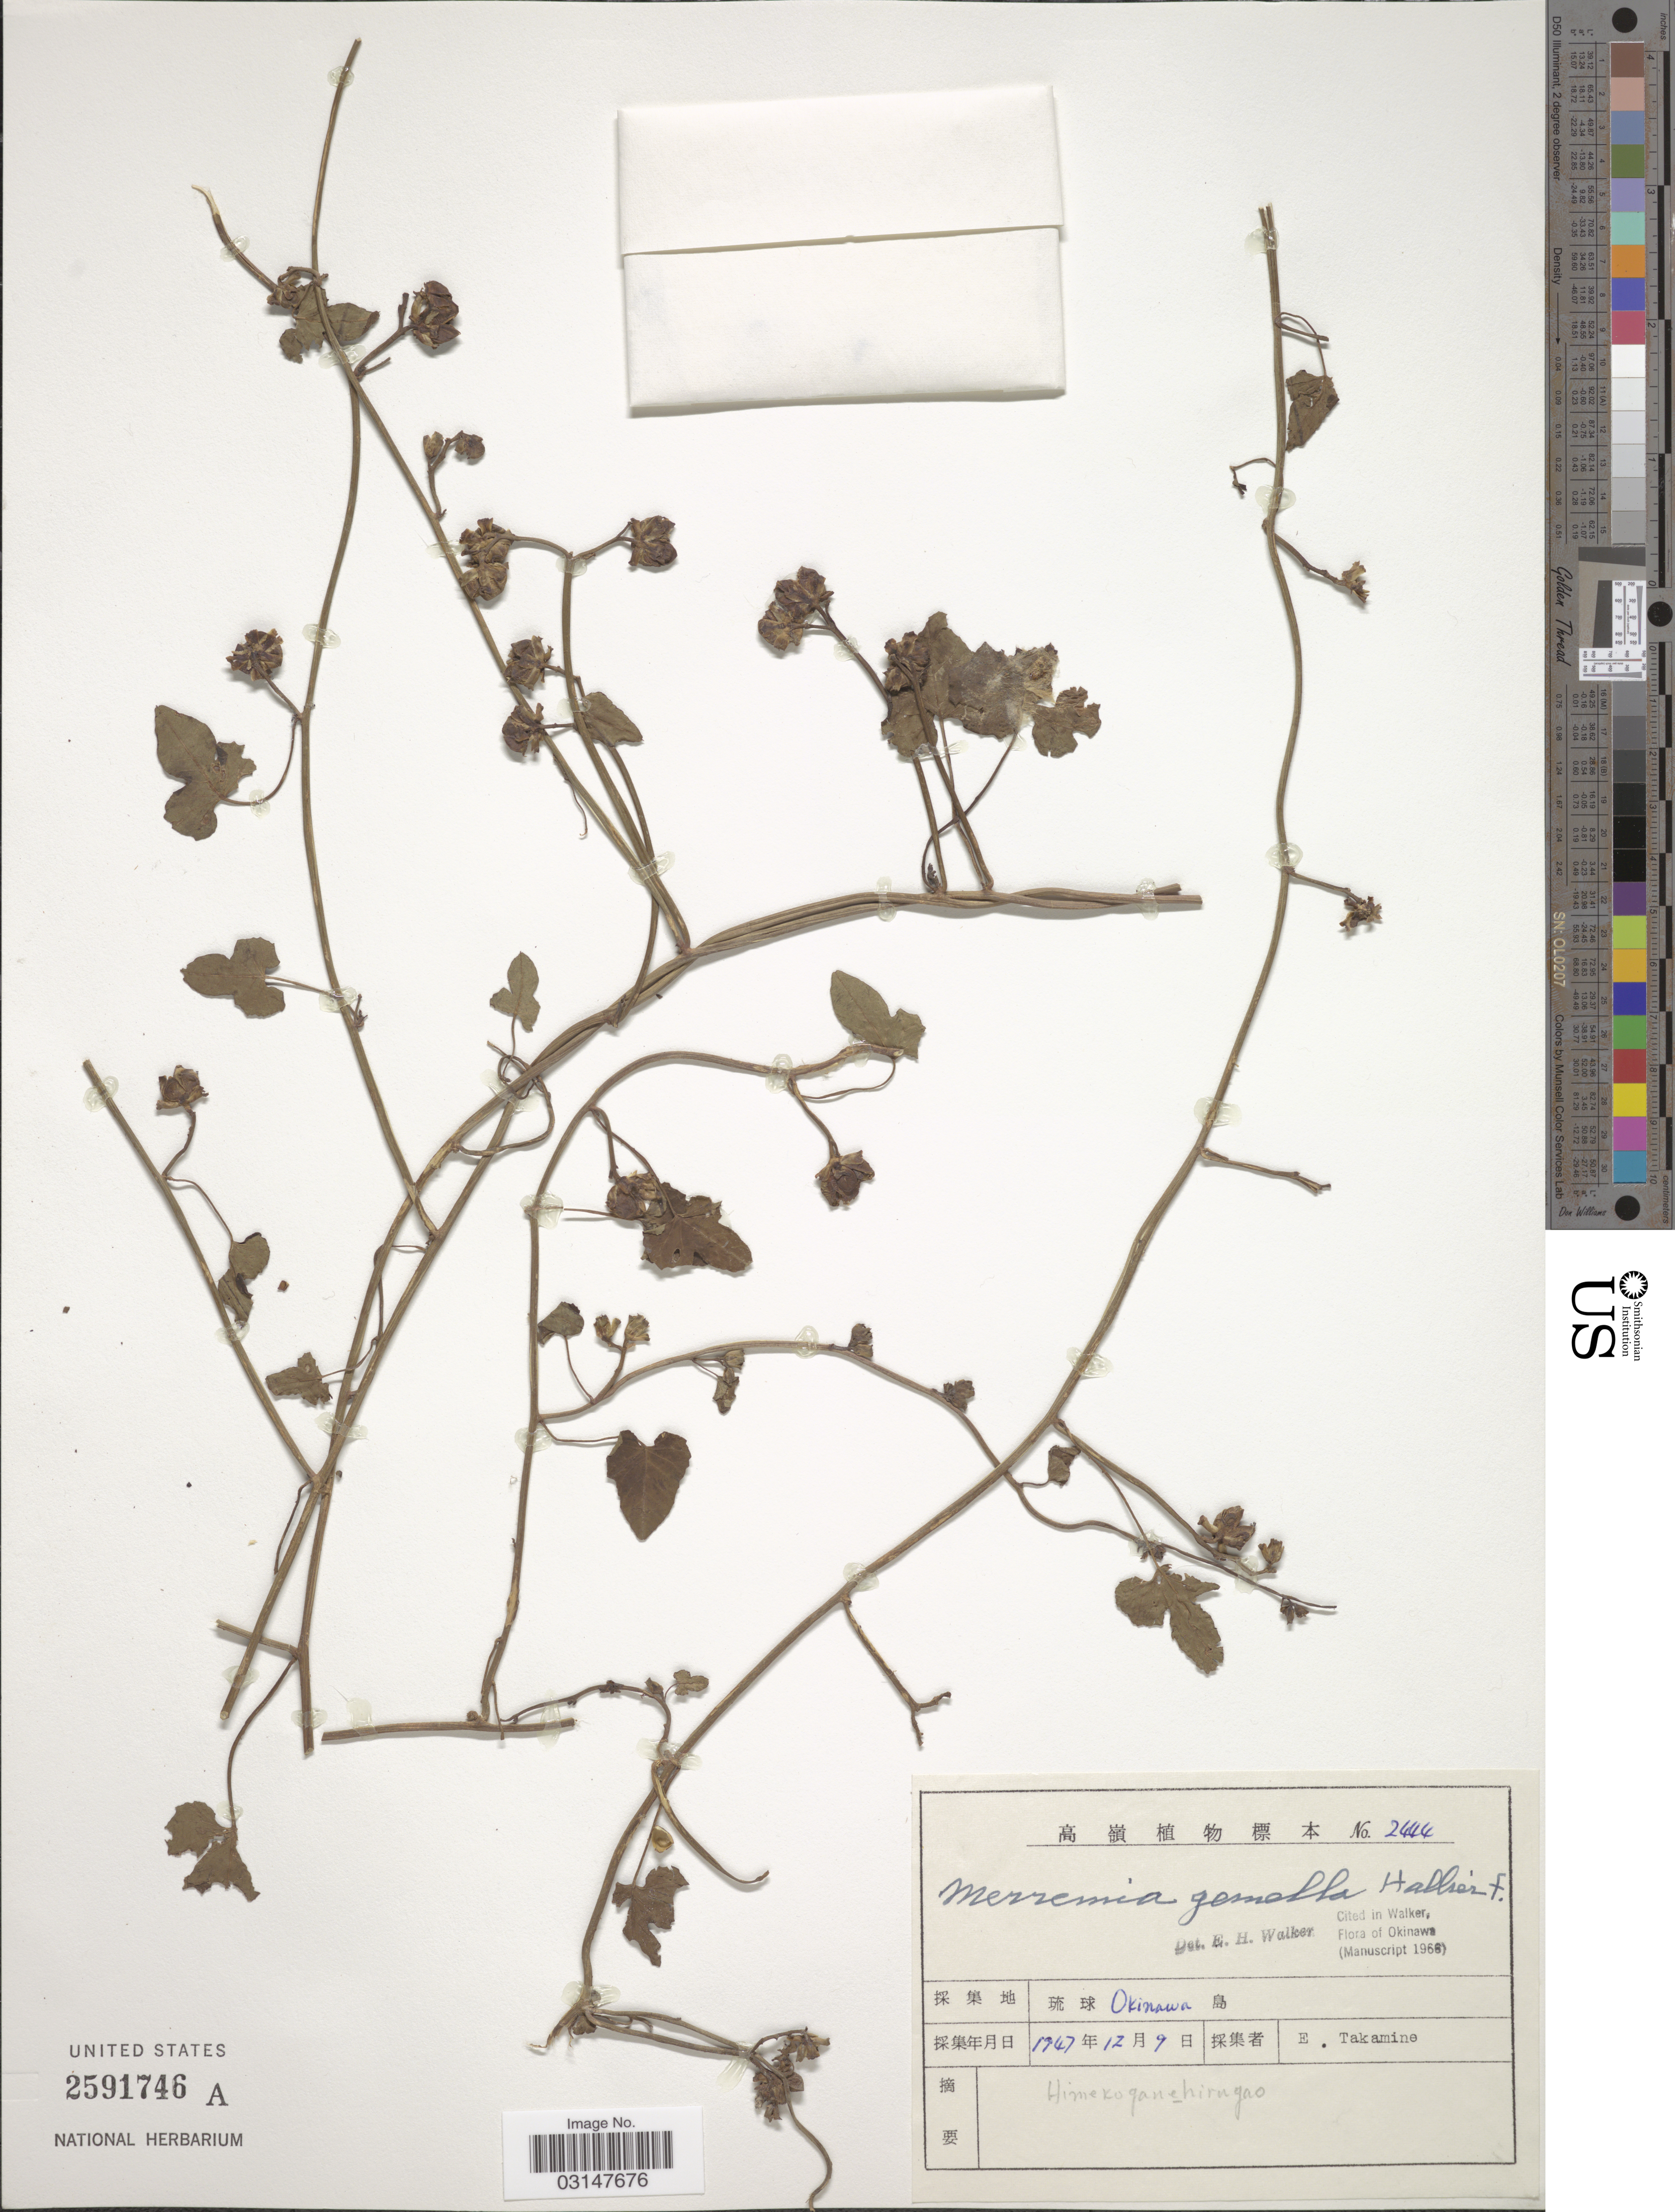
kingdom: Plantae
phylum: Tracheophyta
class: Magnoliopsida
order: Solanales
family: Convolvulaceae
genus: Merremia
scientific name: Merremia gemella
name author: (Burm. f.) Hallier f.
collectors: E. Takamine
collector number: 2444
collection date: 1947-12-09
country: Japan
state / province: Okinawa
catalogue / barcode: US 2591746A